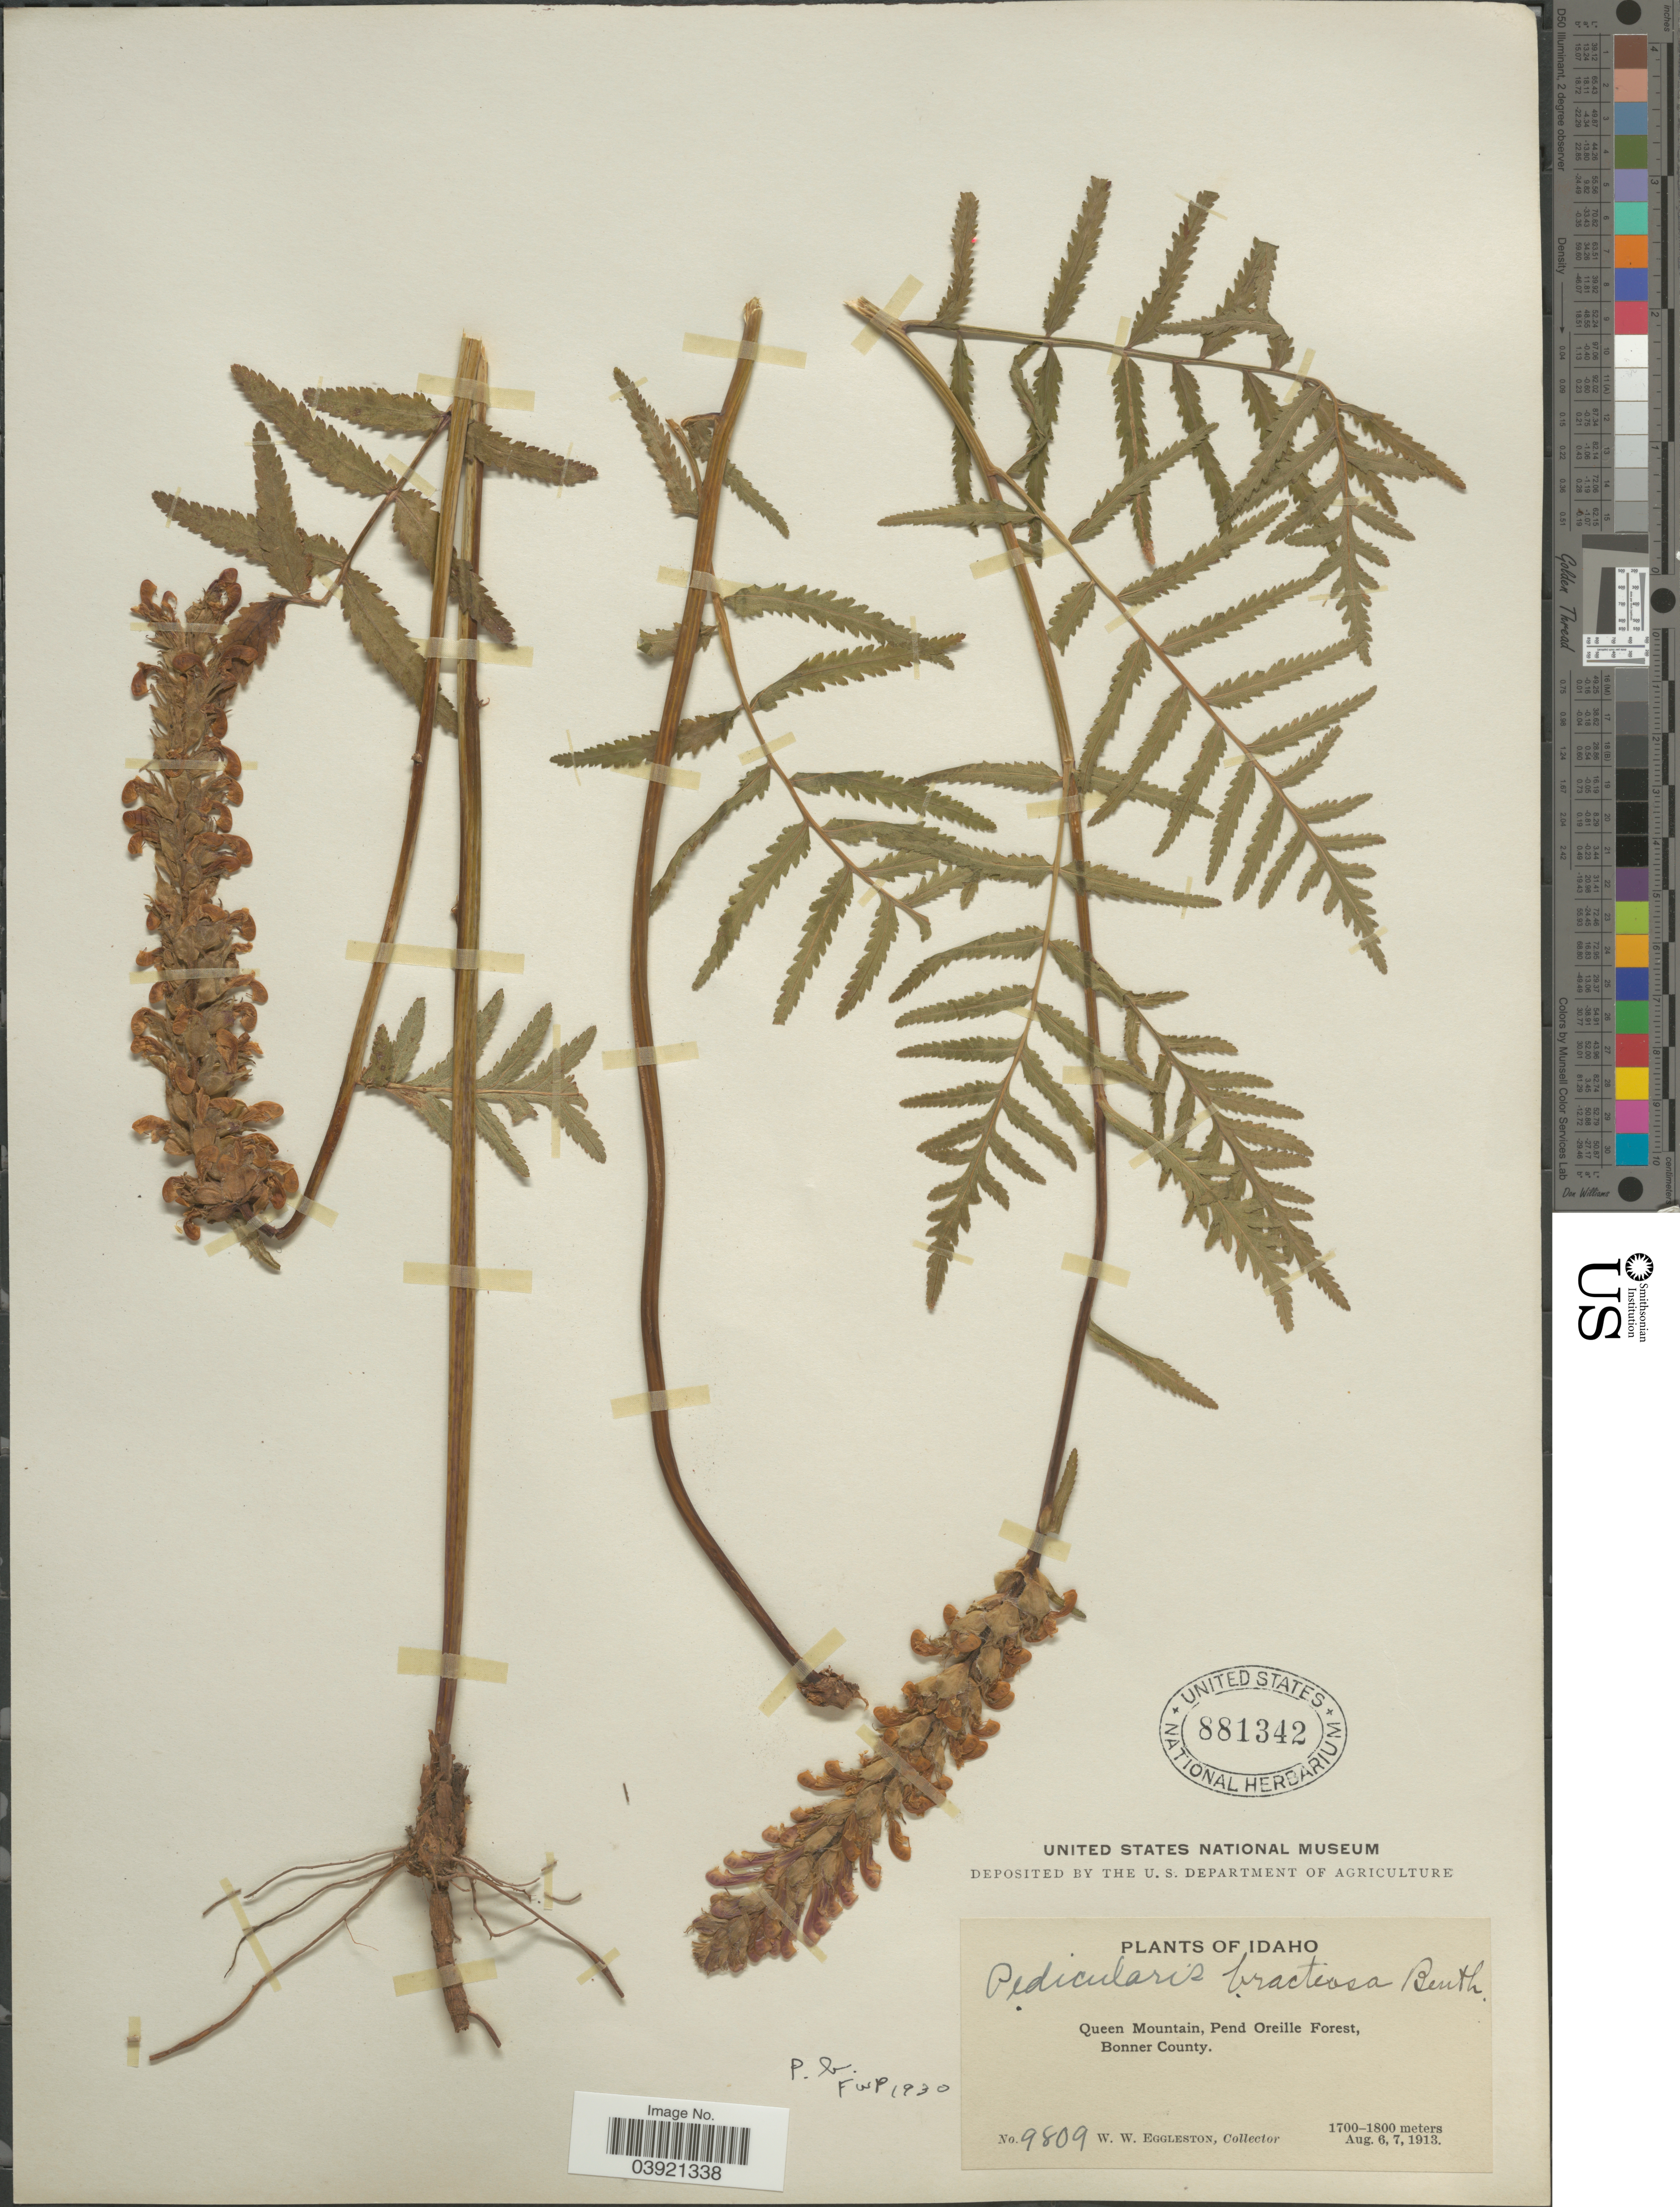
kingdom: Plantae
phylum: Tracheophyta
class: Magnoliopsida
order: Lamiales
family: Orobanchaceae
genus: Pedicularis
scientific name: Pedicularis bracteosa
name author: Benth.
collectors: W. W. Eggleston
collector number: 9809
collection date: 1913-08-06/1913-08-07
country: United States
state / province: Idaho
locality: Queen Mountain, Pend Oreille Forest, Bonner County.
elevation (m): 1700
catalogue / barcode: US 881342